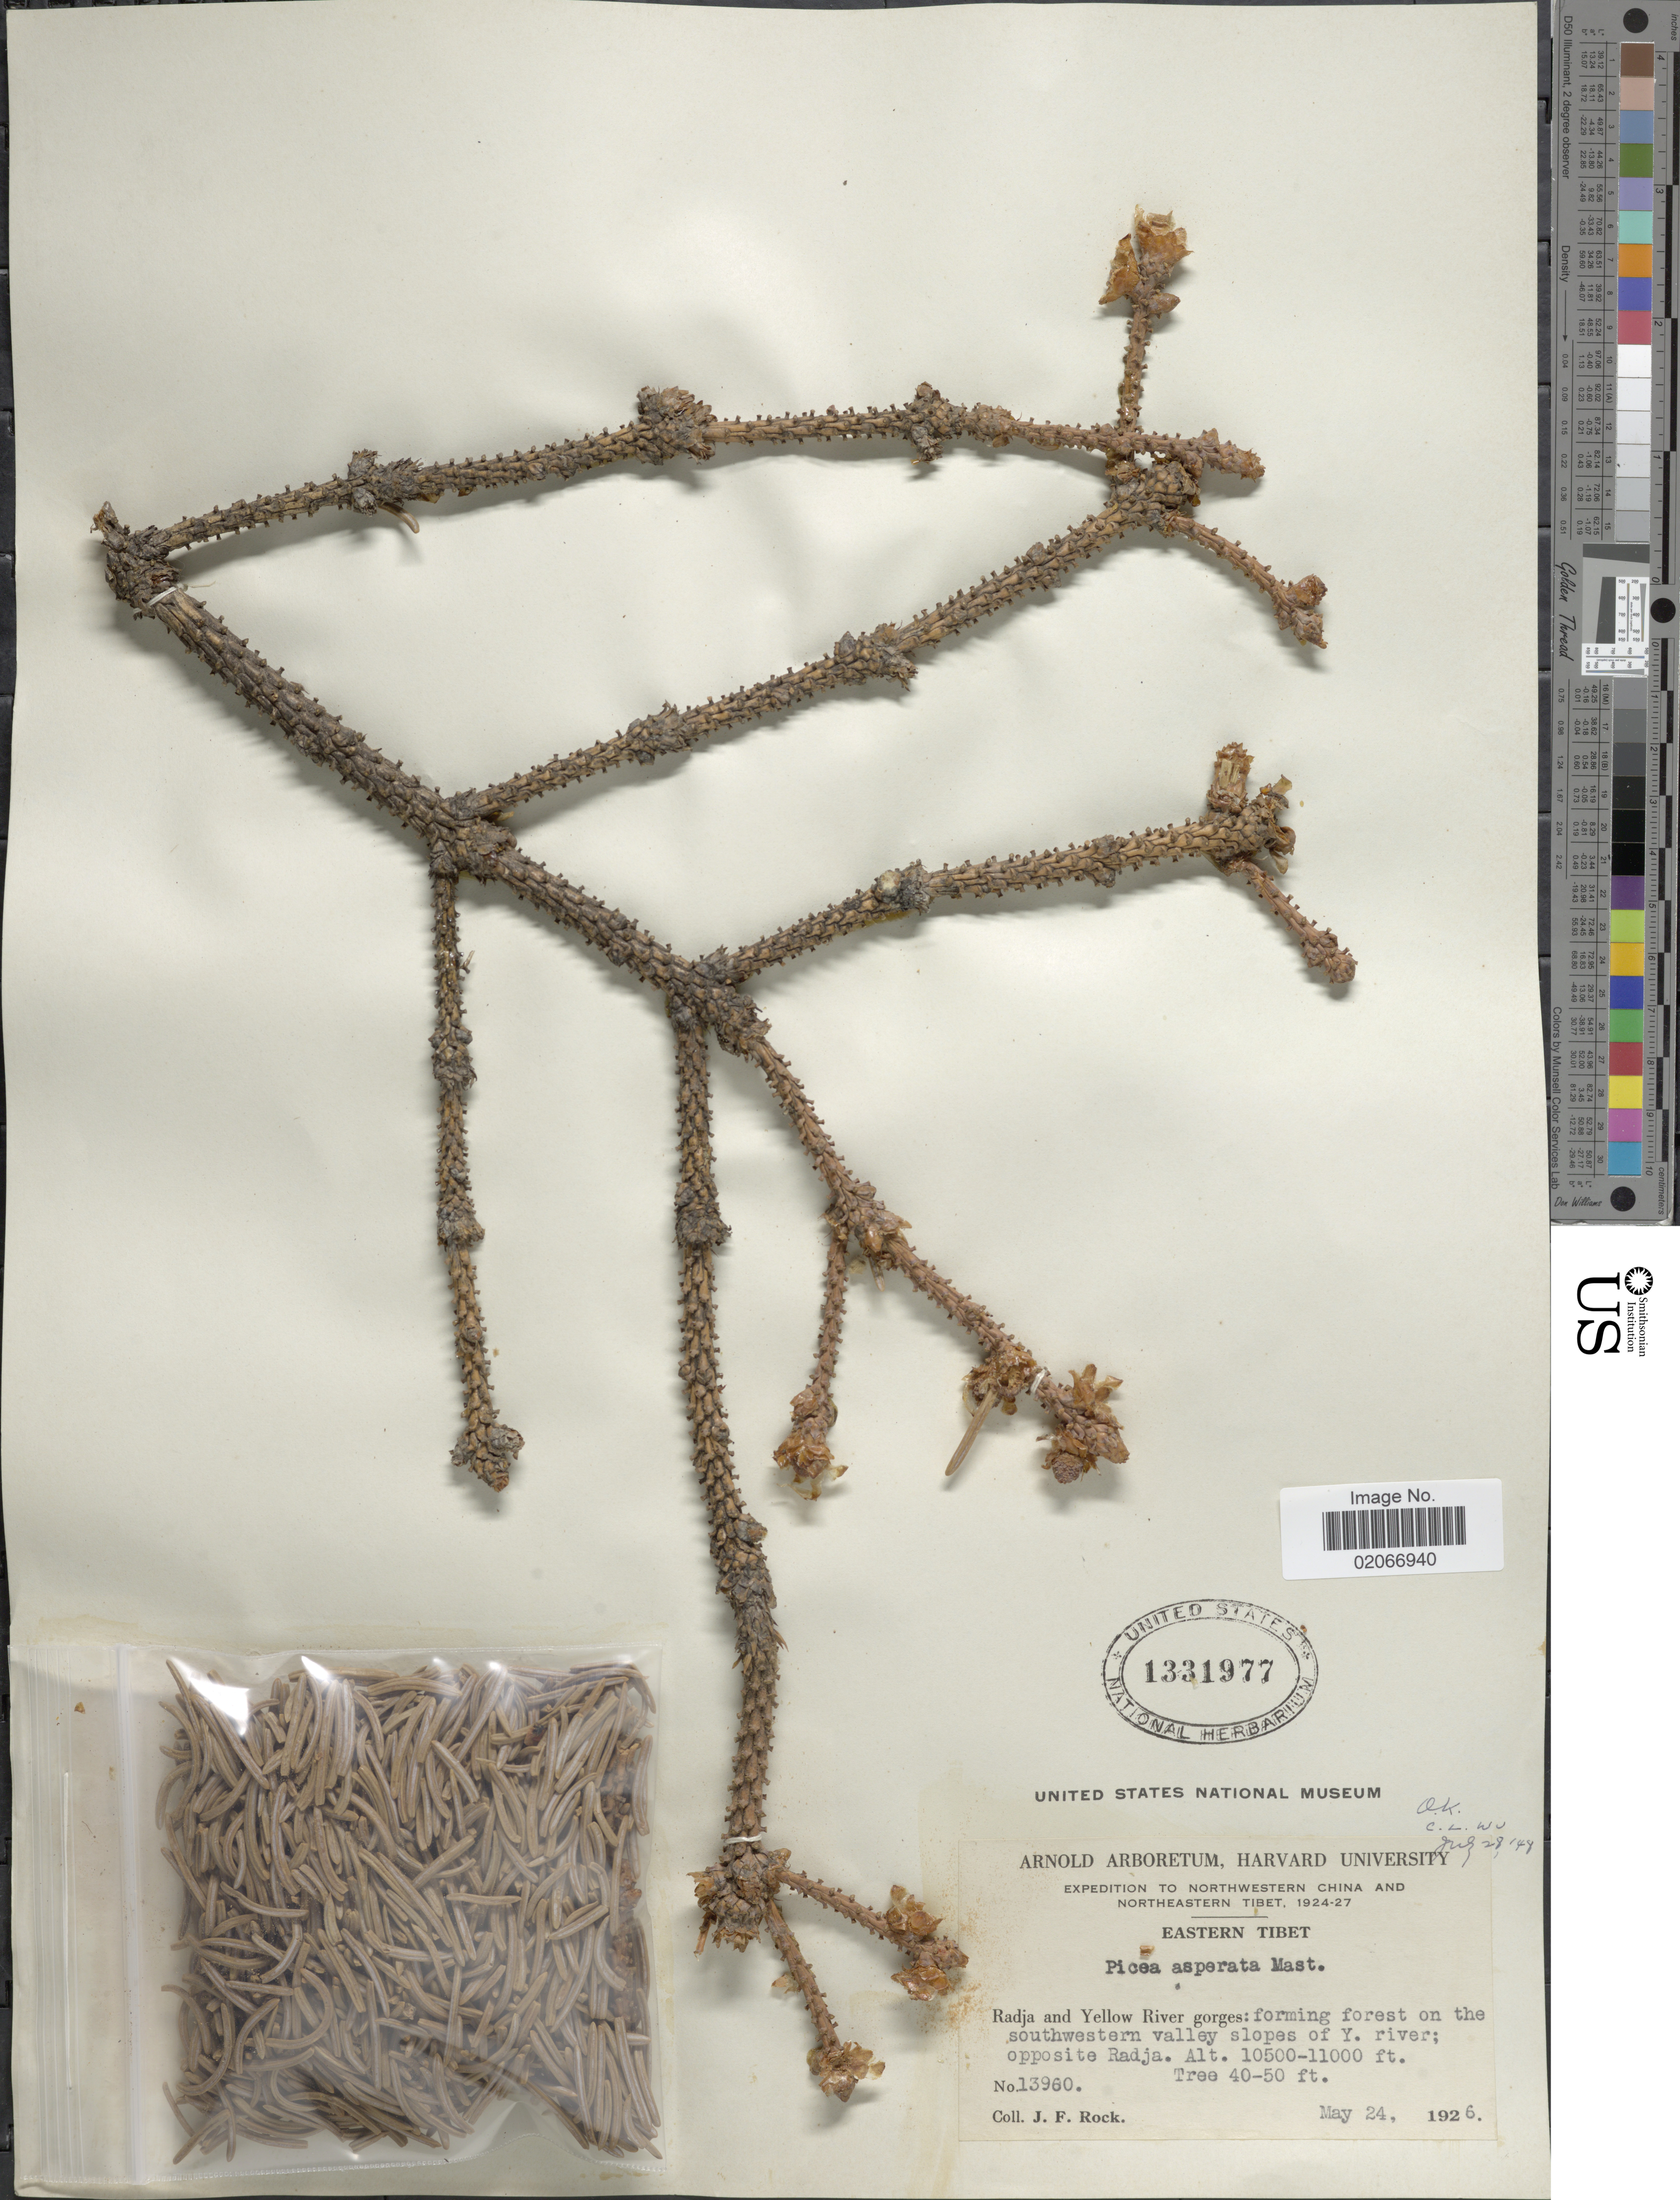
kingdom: Plantae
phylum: Tracheophyta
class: Pinopsida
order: Pinales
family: Pinaceae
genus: Picea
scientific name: Picea asperata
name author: Mast.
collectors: J. Rock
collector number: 13960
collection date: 1926-05-24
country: China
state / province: Xizang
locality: Northwestern China and Northeastern Tibet. Eastern Tibet. Radja and Yellow River gorger: forming forest on the southwestern valley slopes of Y. river; opposite Radja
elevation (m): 3200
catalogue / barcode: US 1331977